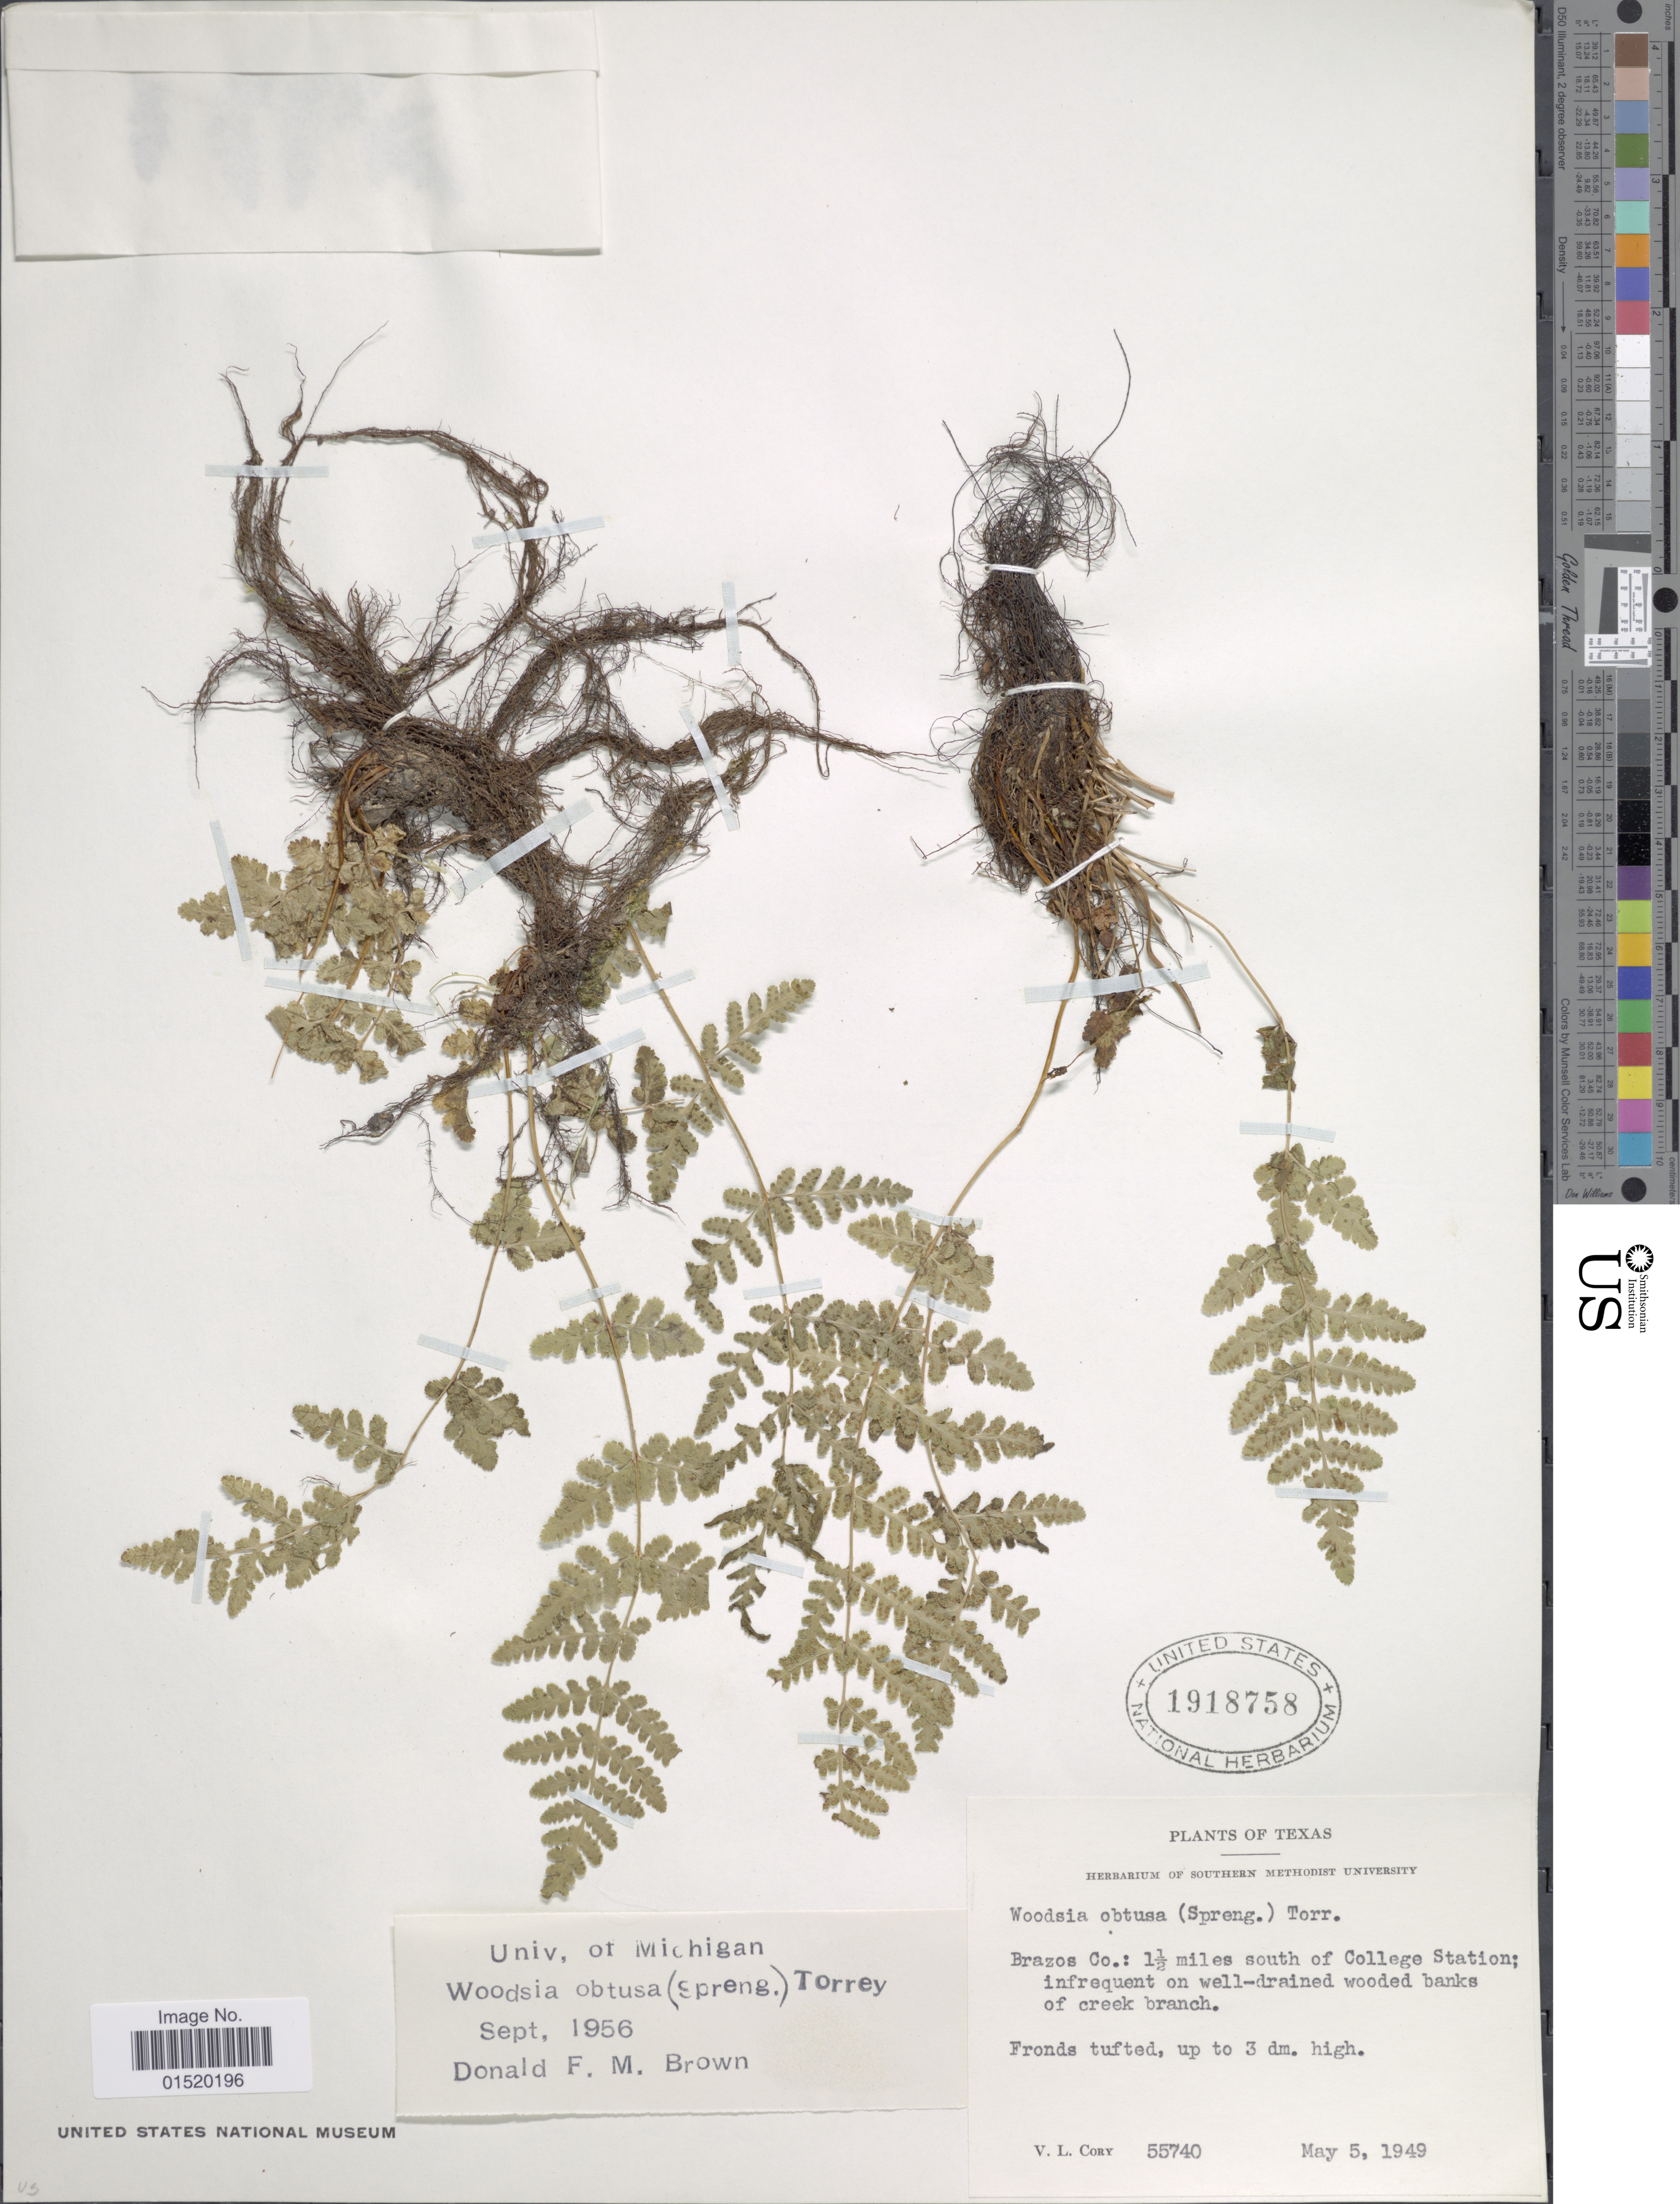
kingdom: Plantae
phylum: Tracheophyta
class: Polypodiopsida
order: Polypodiales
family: Woodsiaceae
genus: Woodsia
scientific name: Woodsia obtusa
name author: (Spreng.) Torr.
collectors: V. Cory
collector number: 55740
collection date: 1949-05-05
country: United States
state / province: Texas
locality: Brazos Co: 1½ miles south of College Station; infrequent on well-drained wooded banks of creek branch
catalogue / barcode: US 1918758